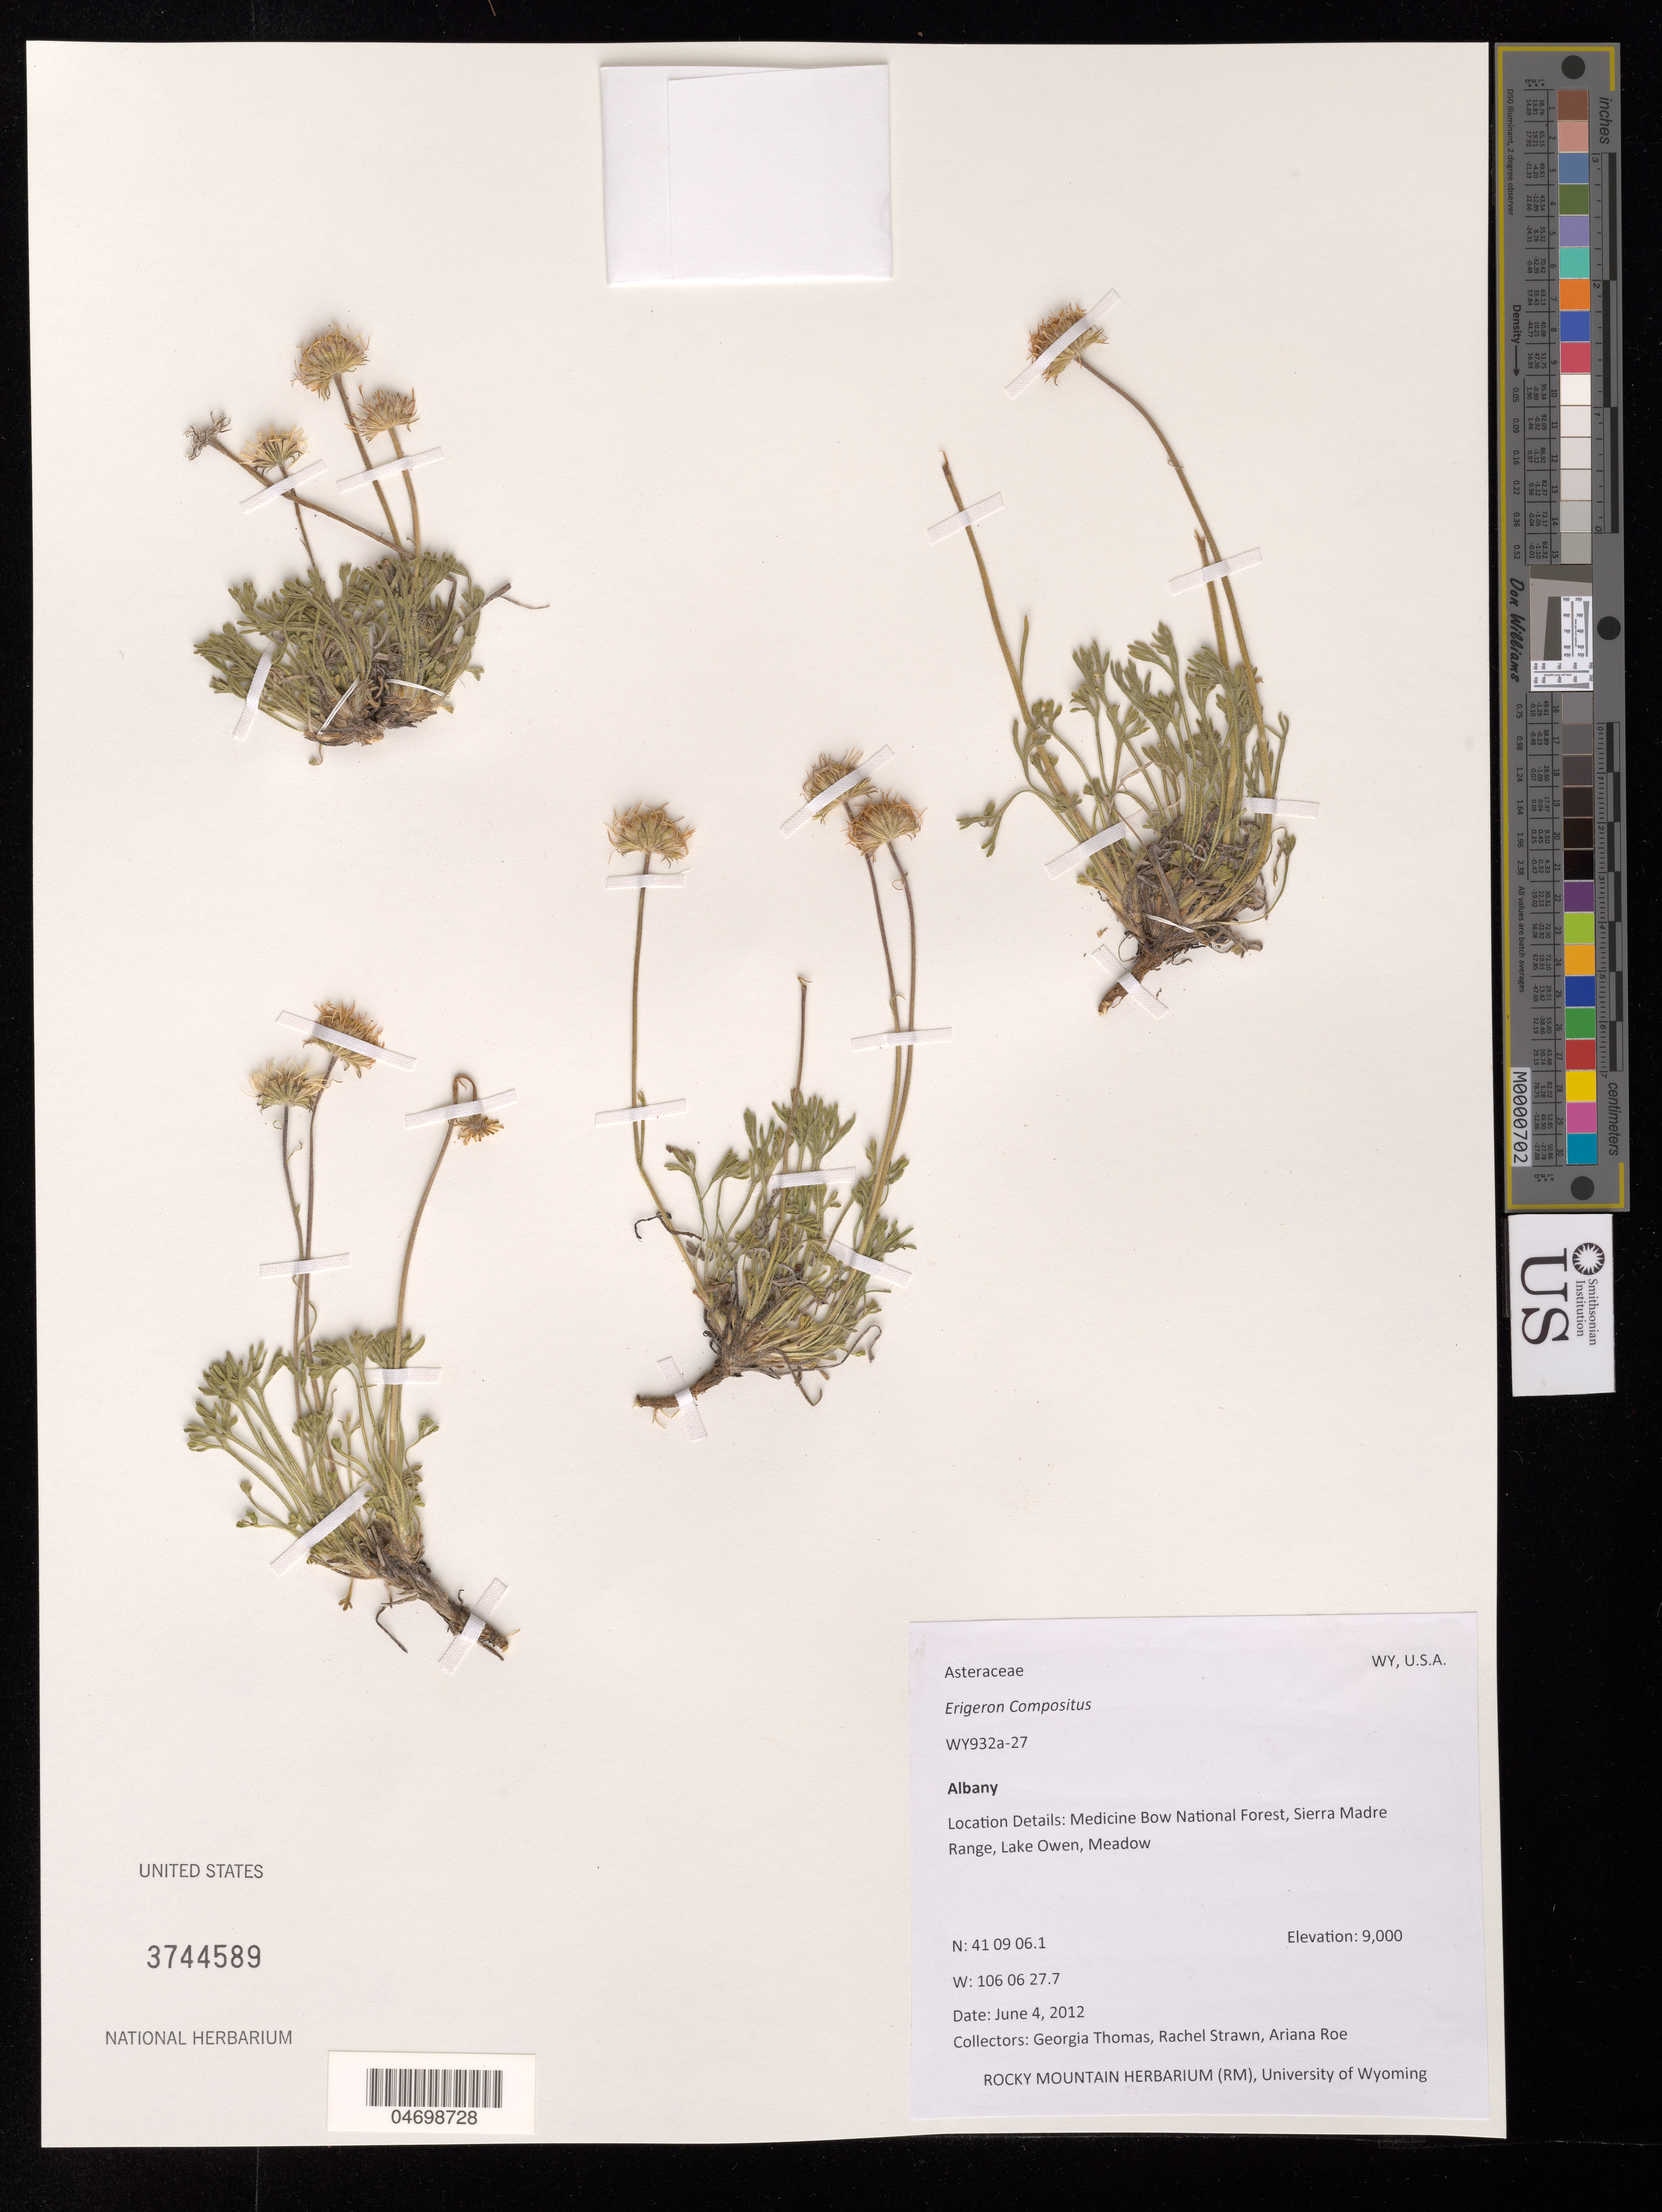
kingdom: Plantae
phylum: Tracheophyta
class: Magnoliopsida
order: Asterales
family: Asteraceae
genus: Erigeron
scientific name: Erigeron compositus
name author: Pursh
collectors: G. Thomas, R. Strawn & A. Roe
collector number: WY932A-27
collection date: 2012-06-04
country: United States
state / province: Wyoming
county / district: Albany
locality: Medicine Bow National Forest. Sierra Madre Range, Lake Owen, Meadow.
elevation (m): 2743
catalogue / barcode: US 3744589